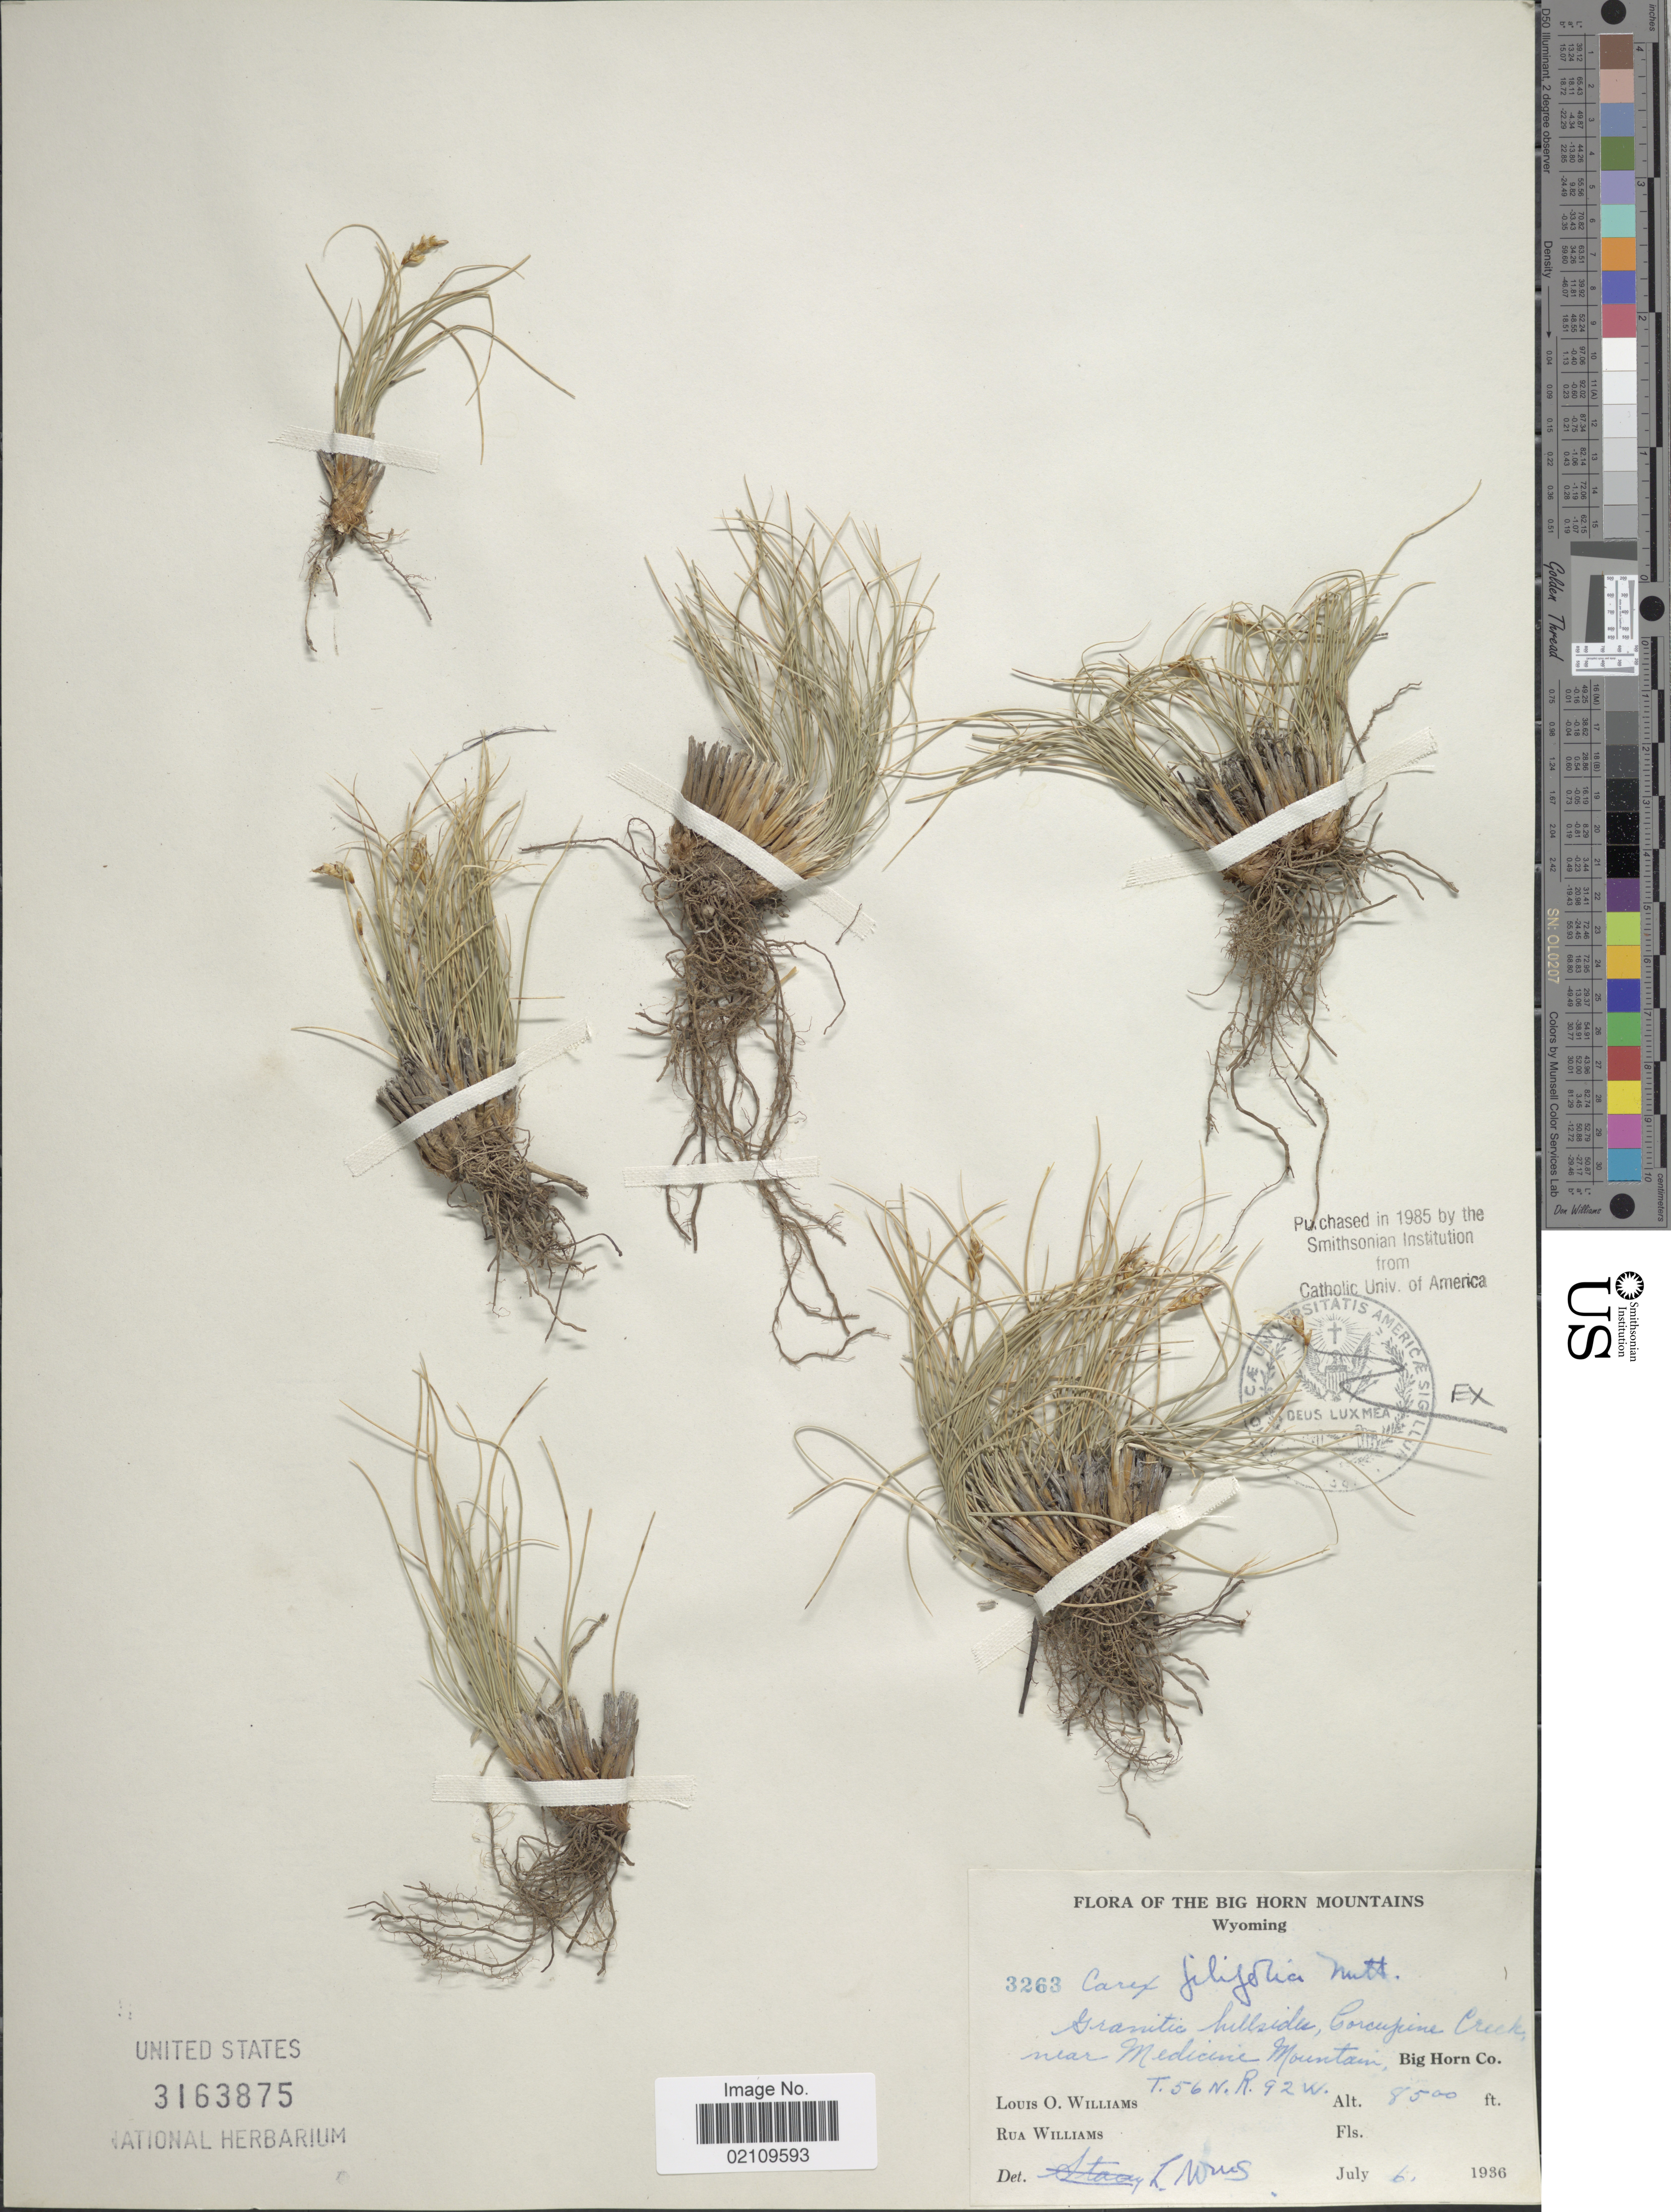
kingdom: Plantae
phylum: Tracheophyta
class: Liliopsida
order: Poales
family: Cyperaceae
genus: Carex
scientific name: Carex filifolia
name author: Nutt.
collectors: L. O. Williams & R. P. Williams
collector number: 3263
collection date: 1936-07-06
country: United States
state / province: Wyoming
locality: The Big Horn Mountains, near Medicine Mountain, Big Horn Co, T.56N, T 92 W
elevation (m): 2896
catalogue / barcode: US 3163875